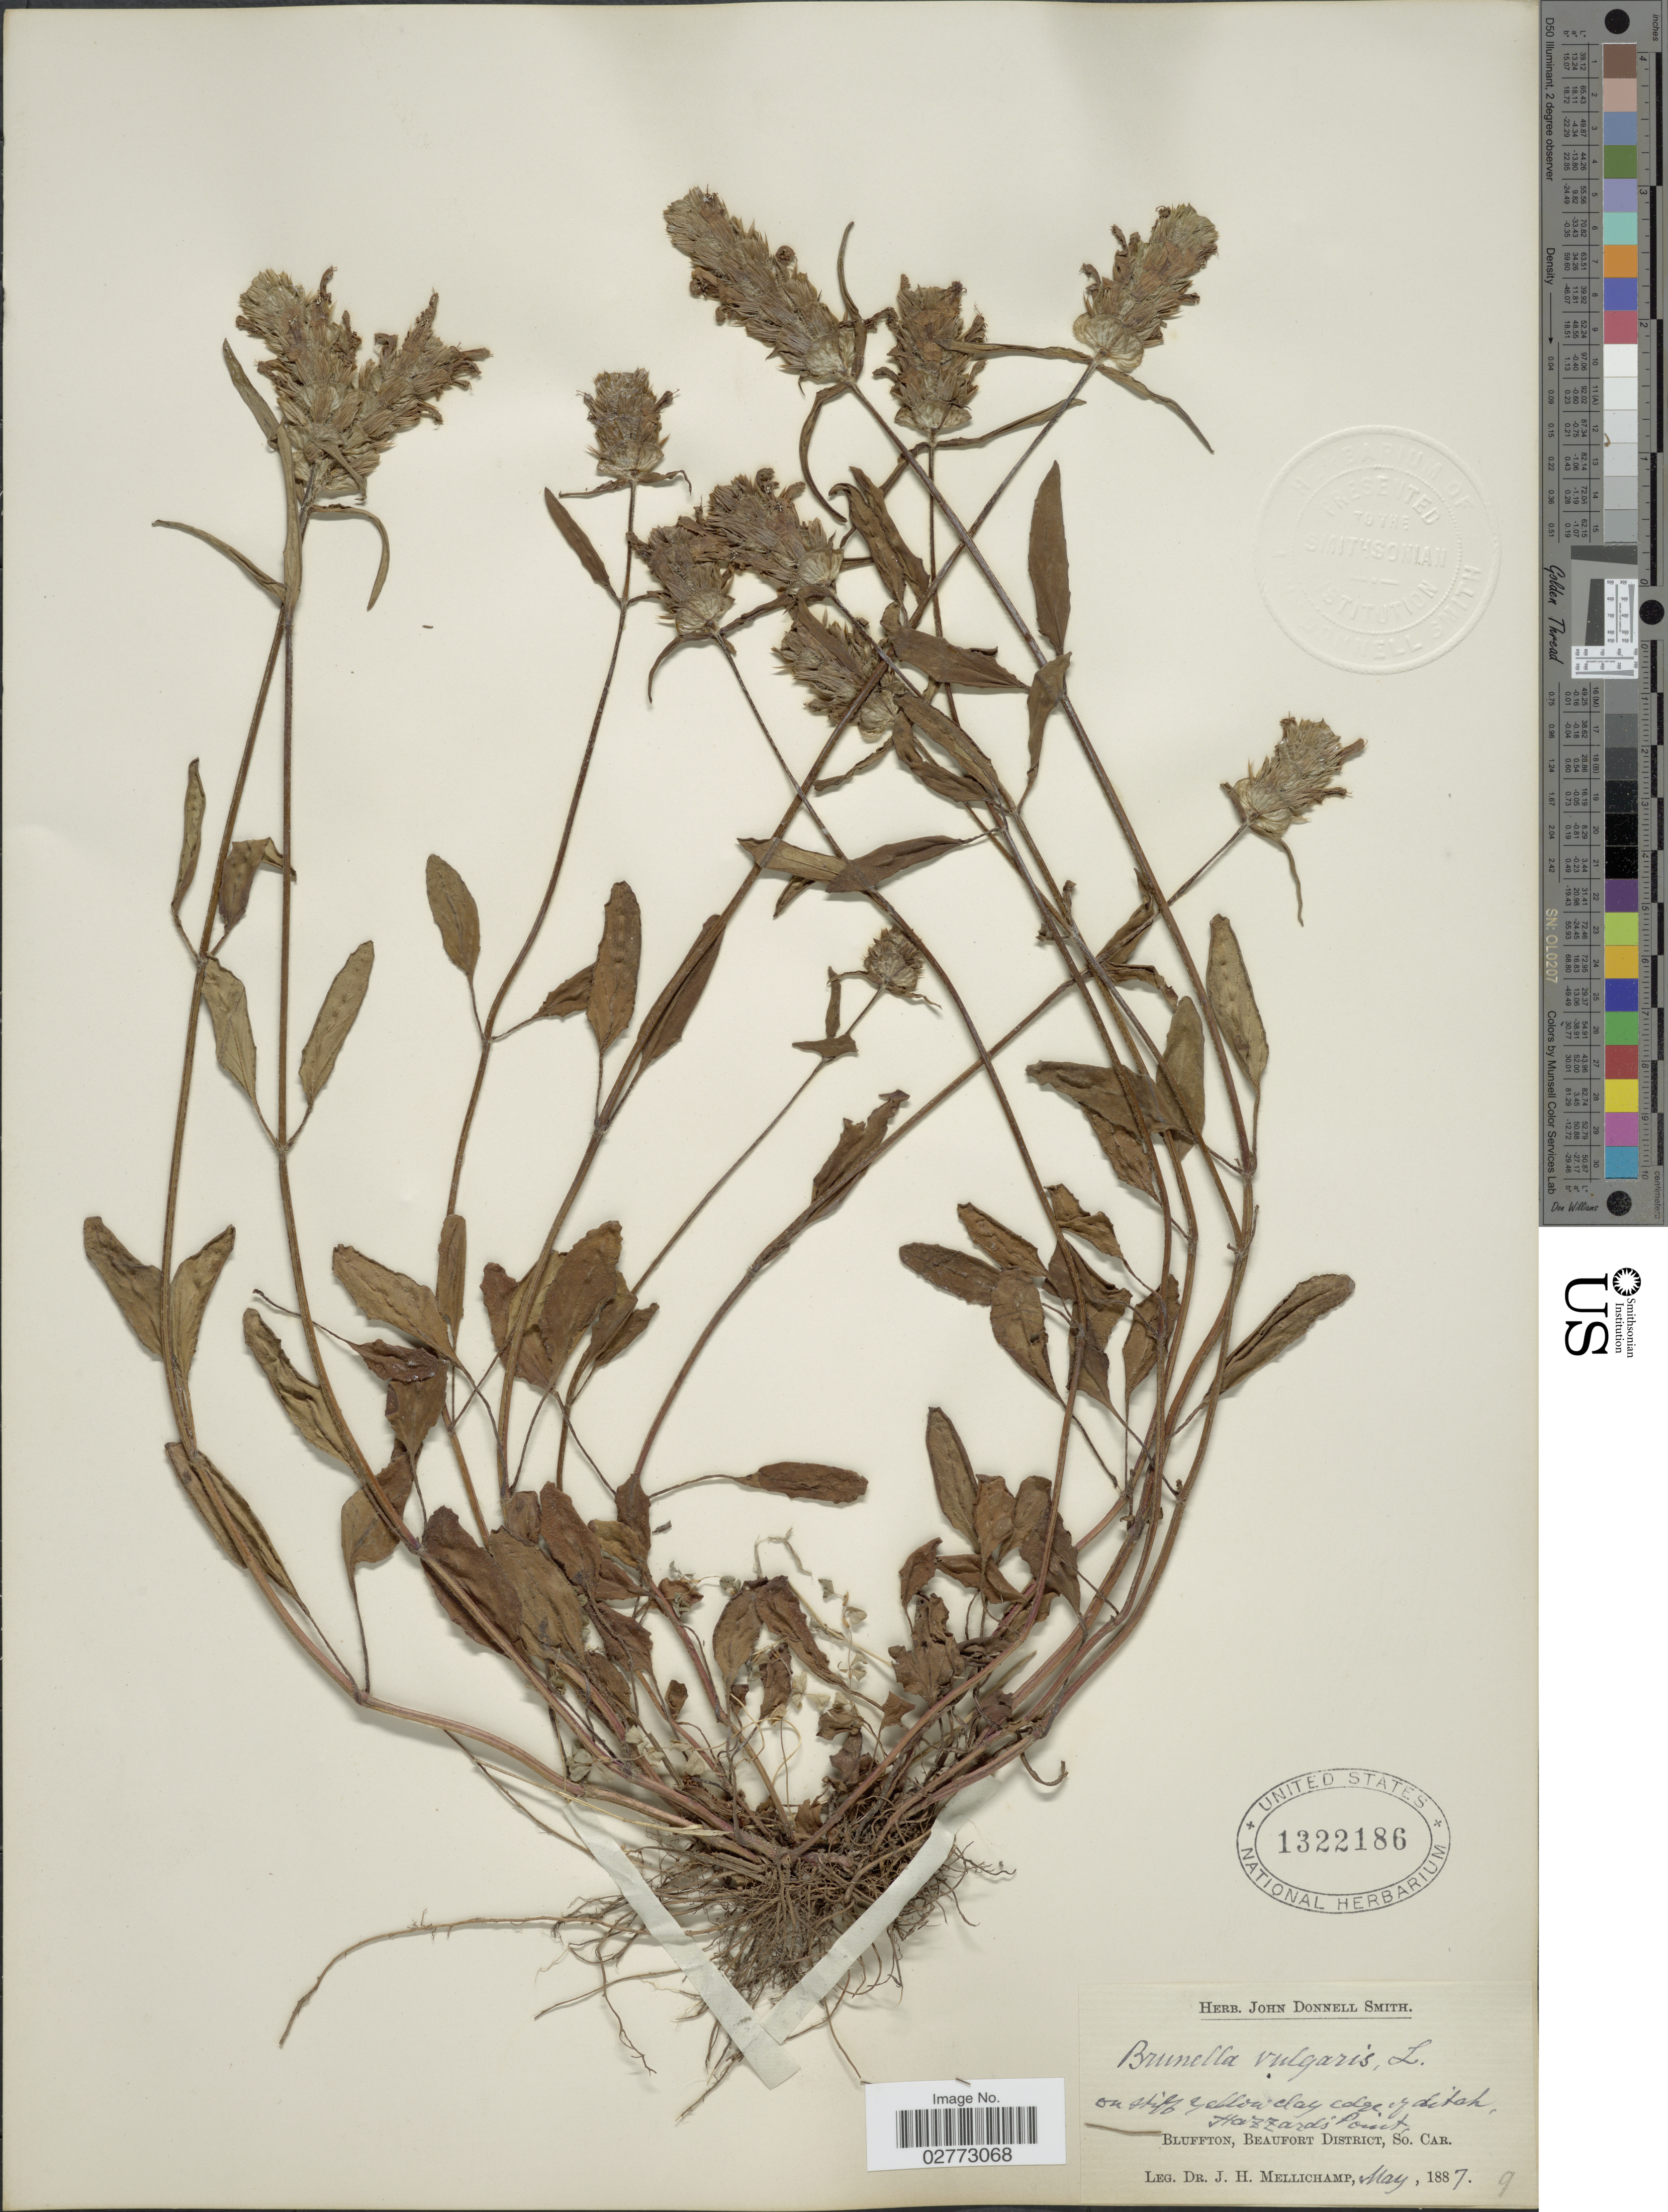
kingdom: Plantae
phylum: Tracheophyta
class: Magnoliopsida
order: Lamiales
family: Lamiaceae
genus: Prunella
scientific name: Prunella vulgaris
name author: L.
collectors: J. H. Mellichamp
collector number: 9?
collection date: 1887-05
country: United States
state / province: South Carolina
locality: On stiff yellow clay edge of ditch, Hazzard's Point. Bluffton, Beaufort District, So. Car.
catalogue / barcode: US 1322186